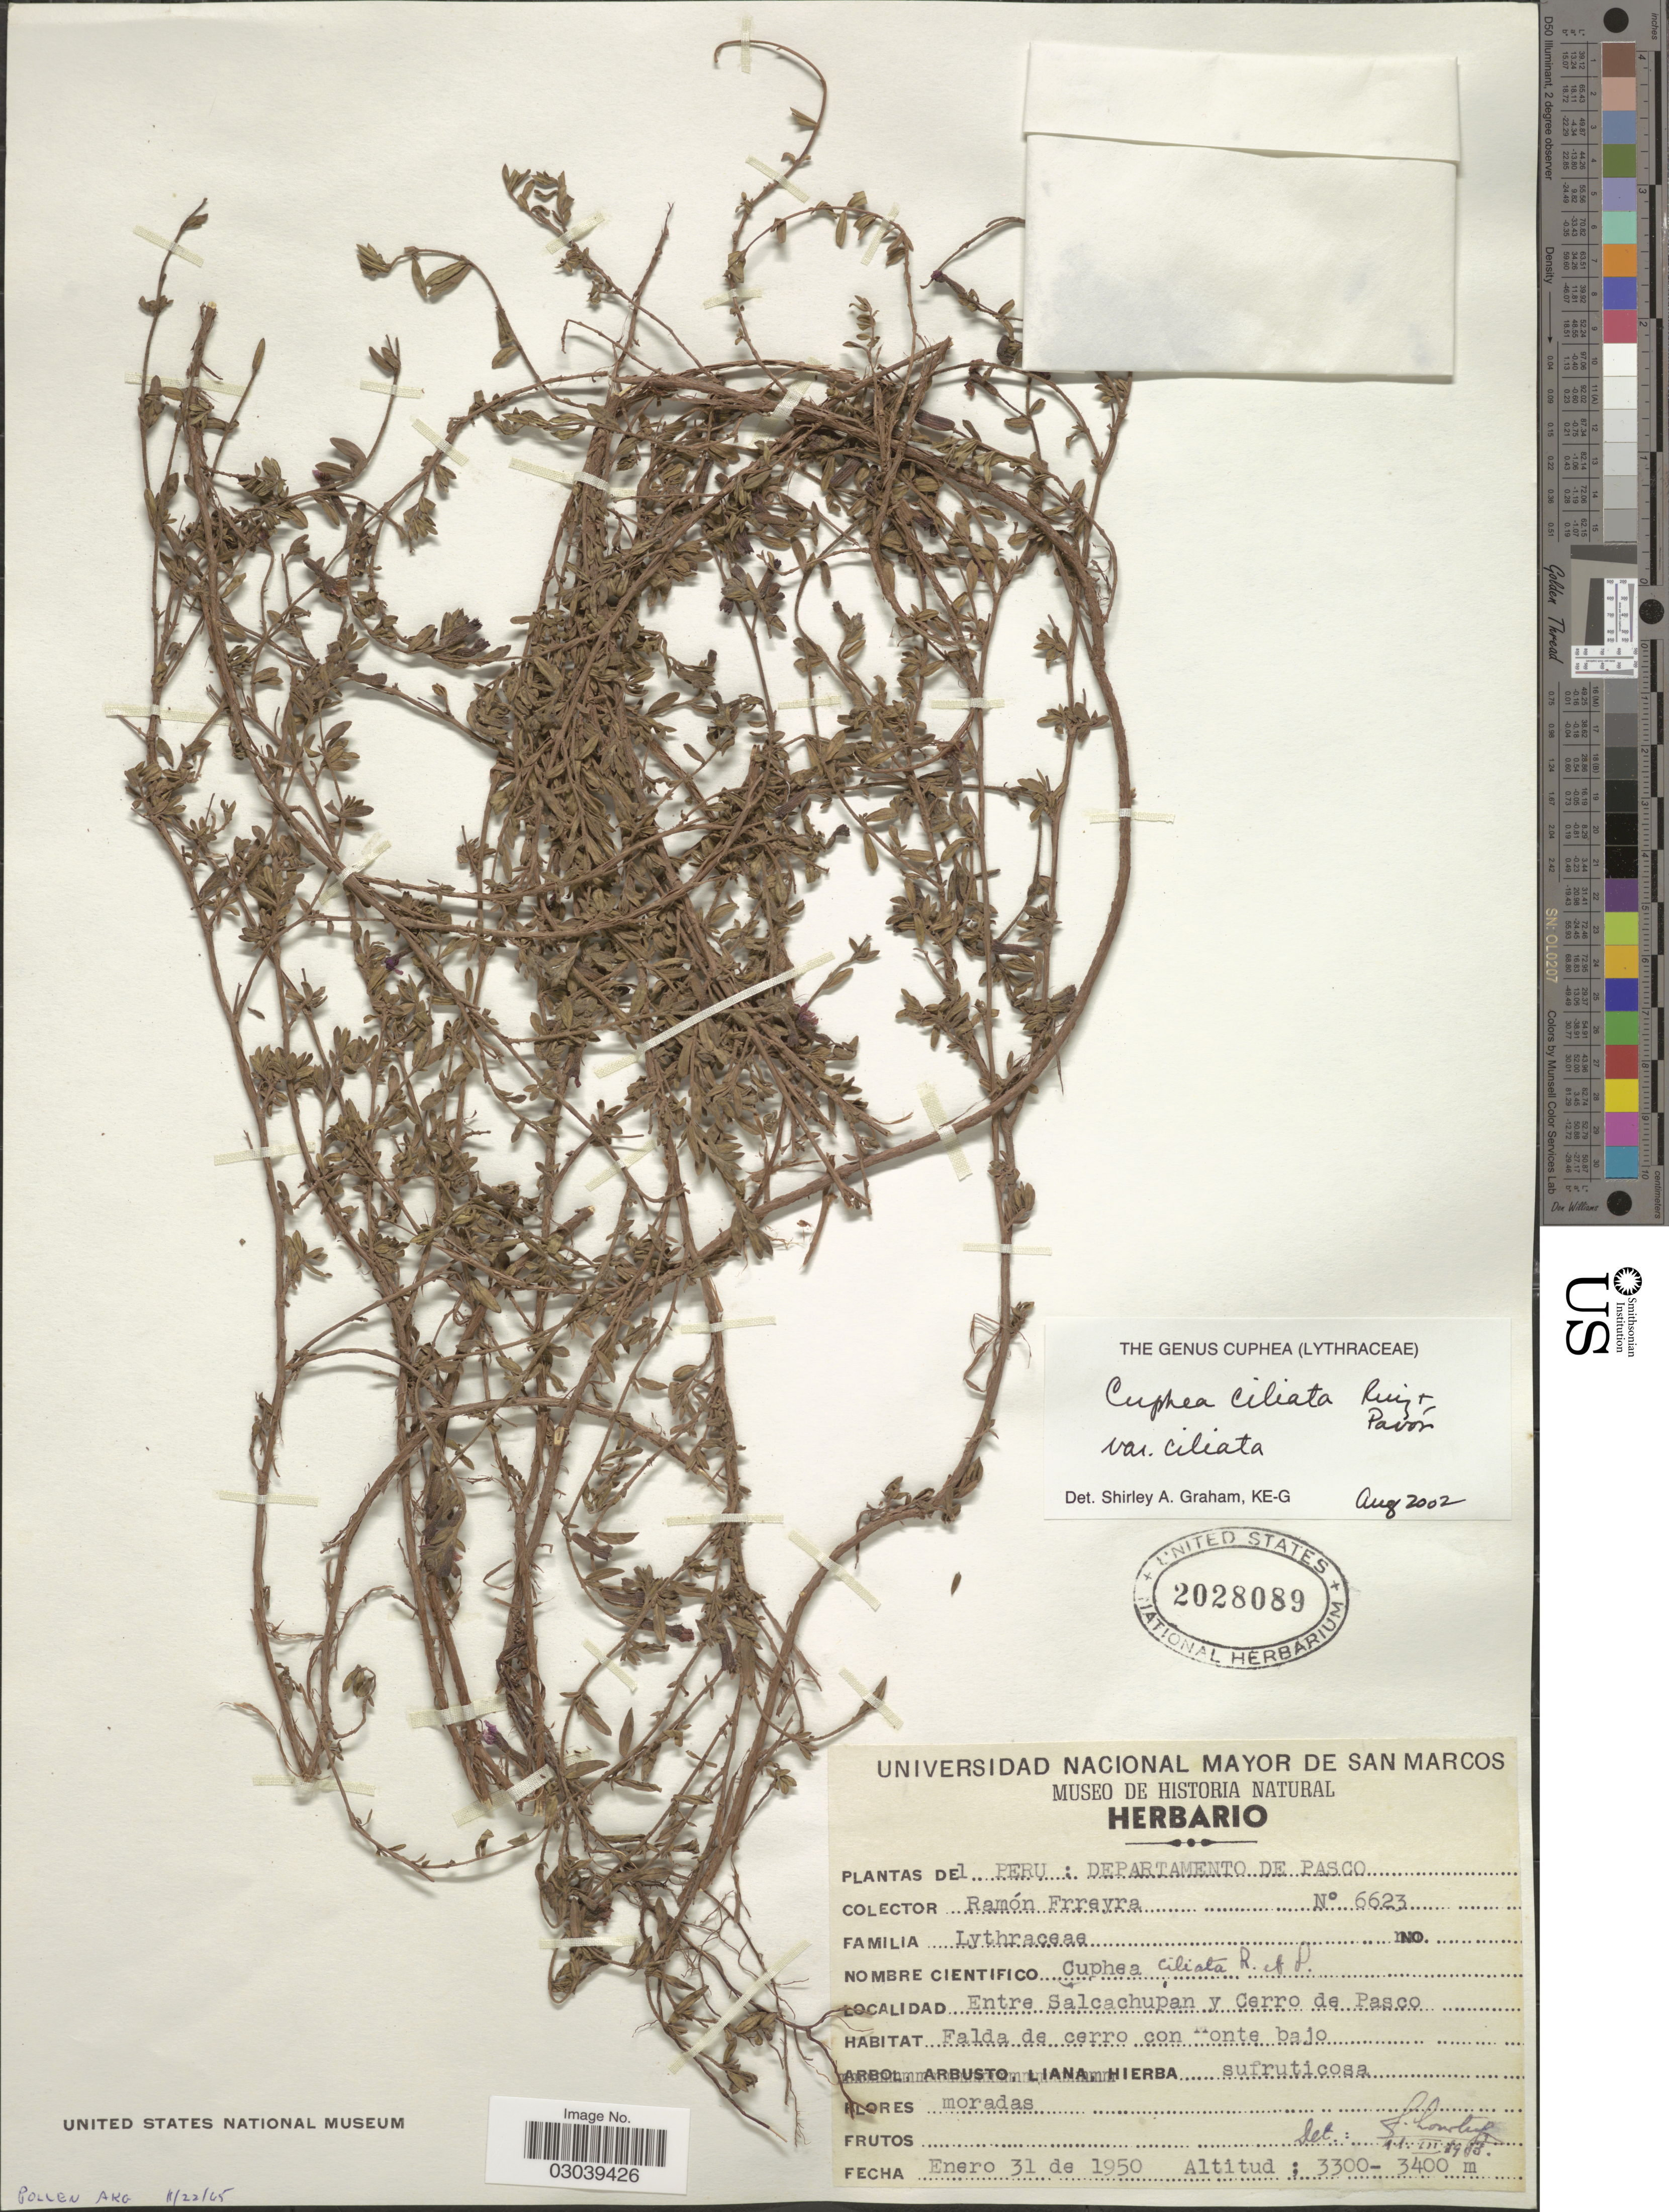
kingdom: Plantae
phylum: Tracheophyta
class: Magnoliopsida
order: Myrtales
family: Lythraceae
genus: Cuphea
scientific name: Cuphea ciliata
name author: Ruiz & Pav.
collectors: R. A. Ferreyra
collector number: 6623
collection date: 1950-01-31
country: Peru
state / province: Pasco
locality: Departamento de Pasco. Entre Salcachupan y Cerro de Pasco.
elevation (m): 3300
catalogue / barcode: US 2028089